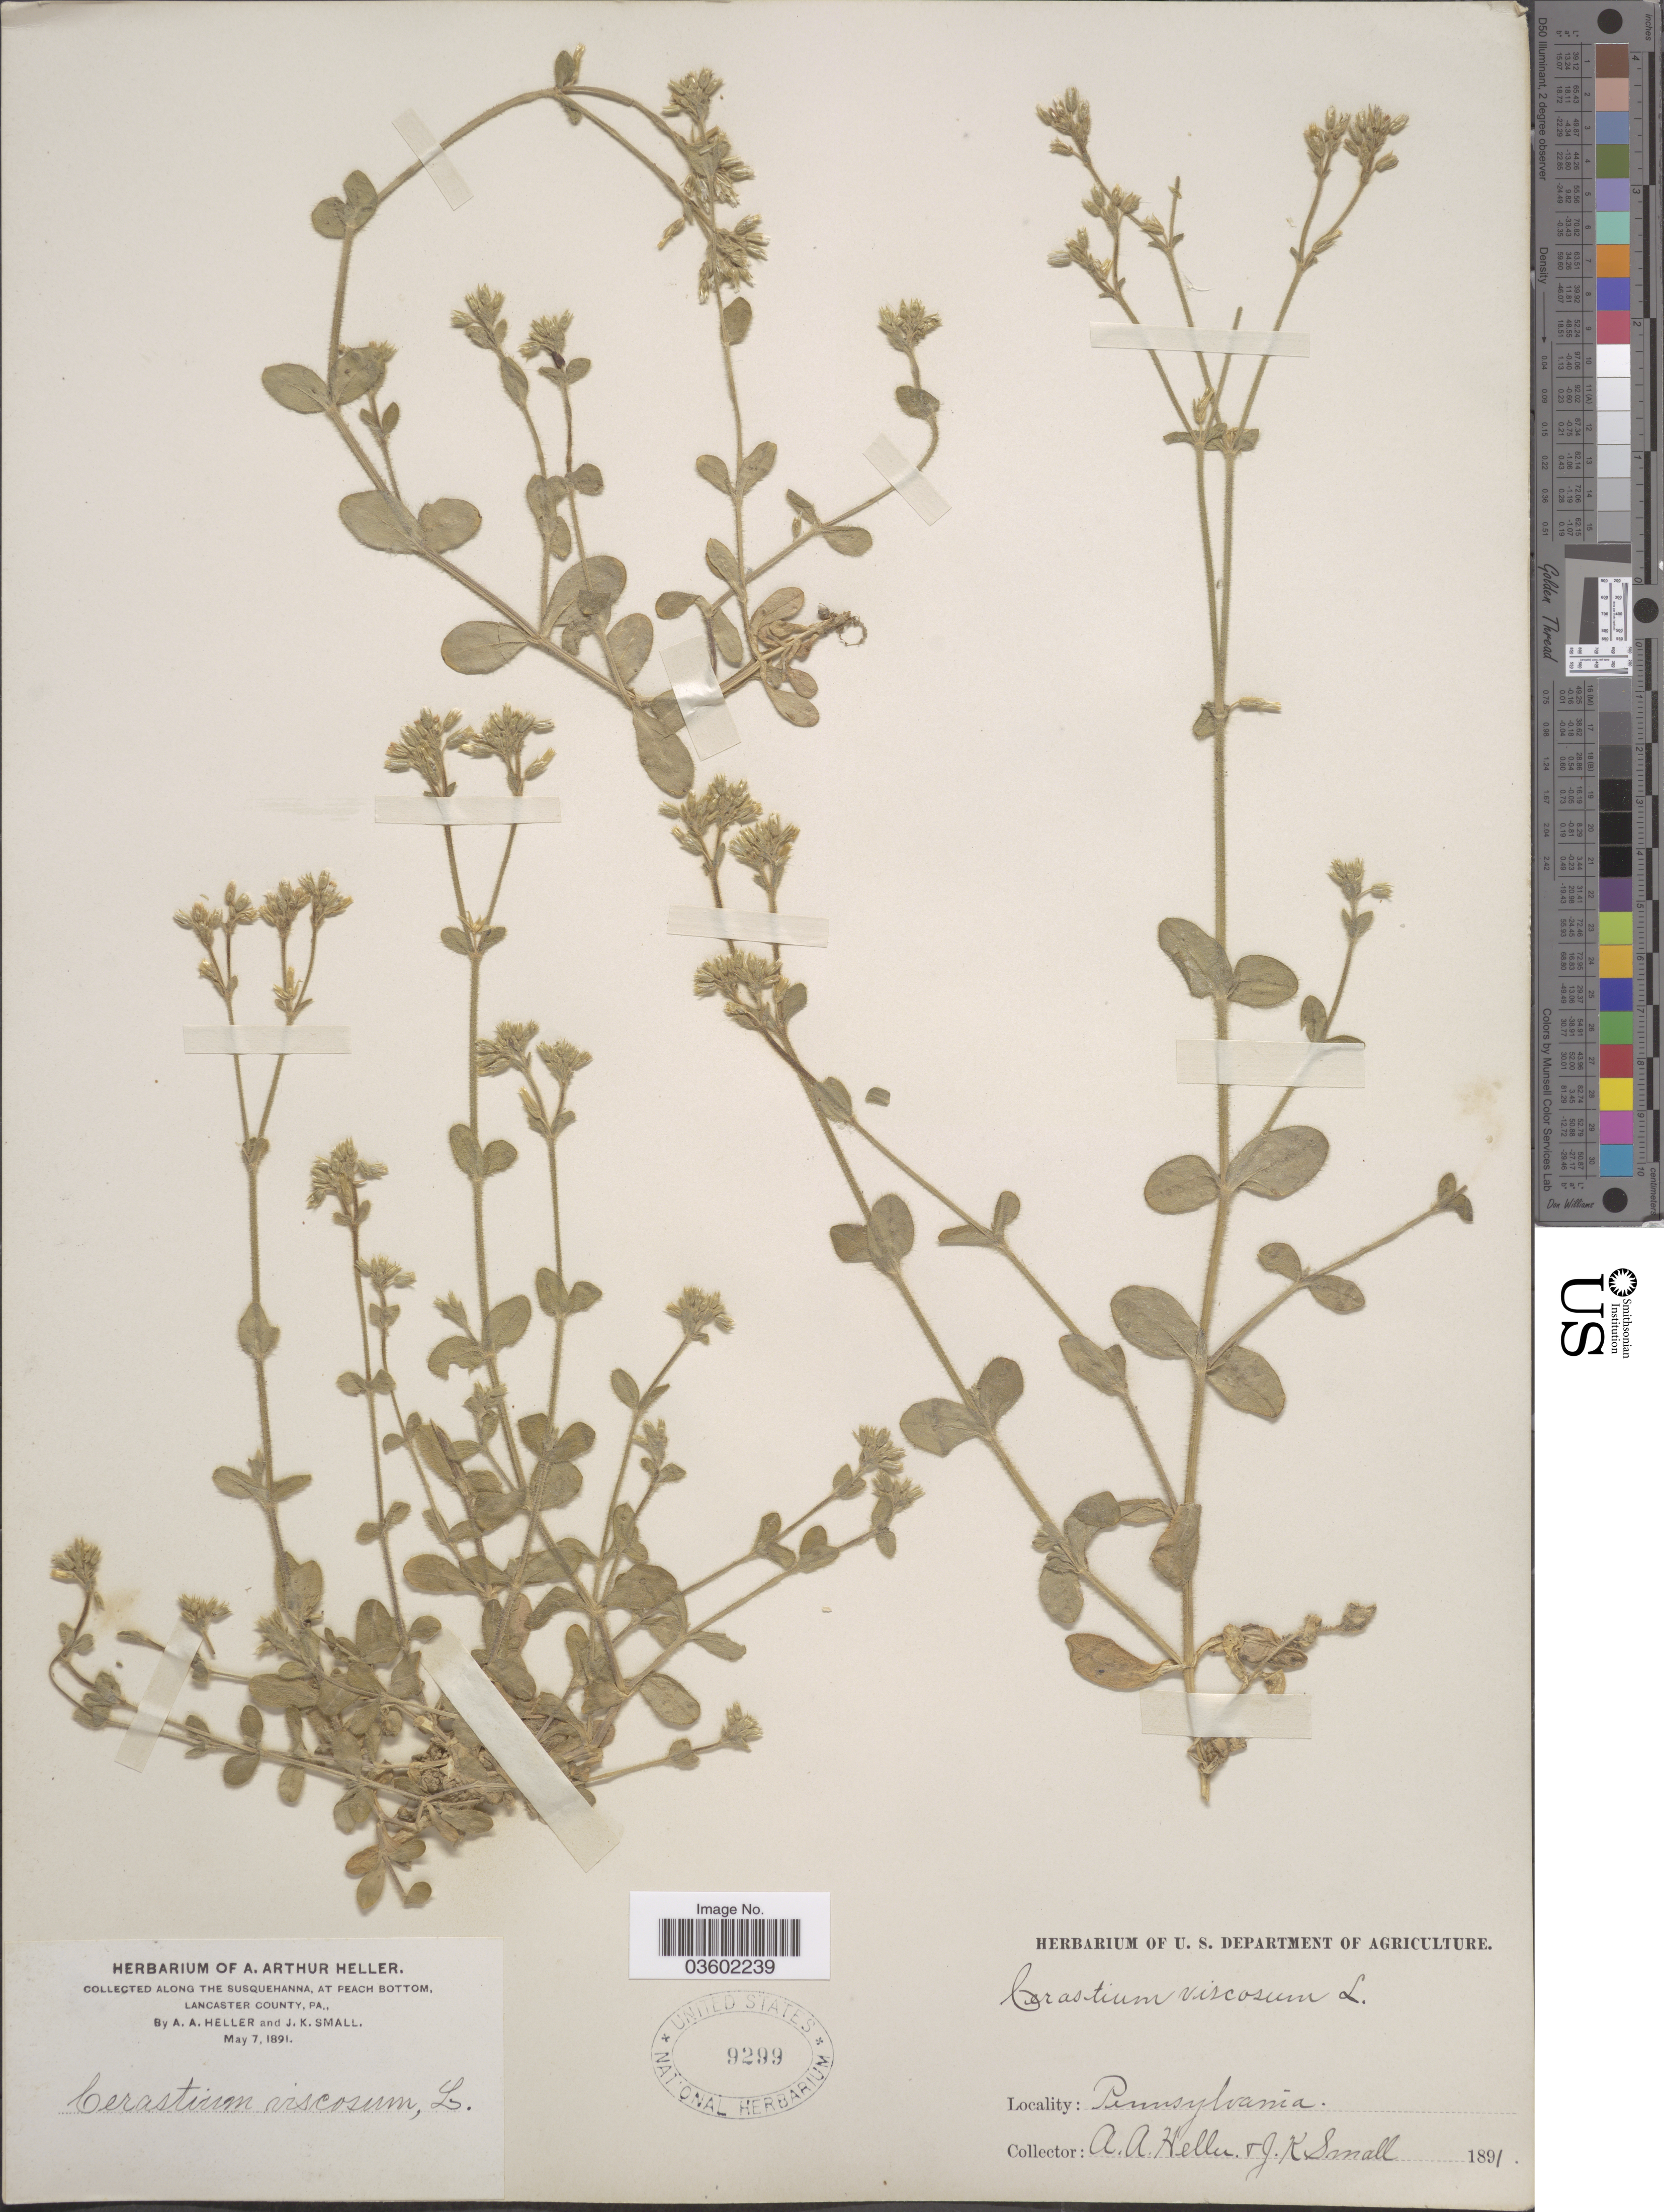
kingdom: Plantae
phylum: Tracheophyta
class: Magnoliopsida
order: Caryophyllales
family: Caryophyllaceae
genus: Cerastium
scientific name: Cerastium viscosum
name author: L.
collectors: A. A. Heller & J. K. Small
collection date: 1891-05-07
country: United States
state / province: Pennsylvania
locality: Along the Susquehanna, at Peach Bottom, Lancaster County.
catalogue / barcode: US 9299